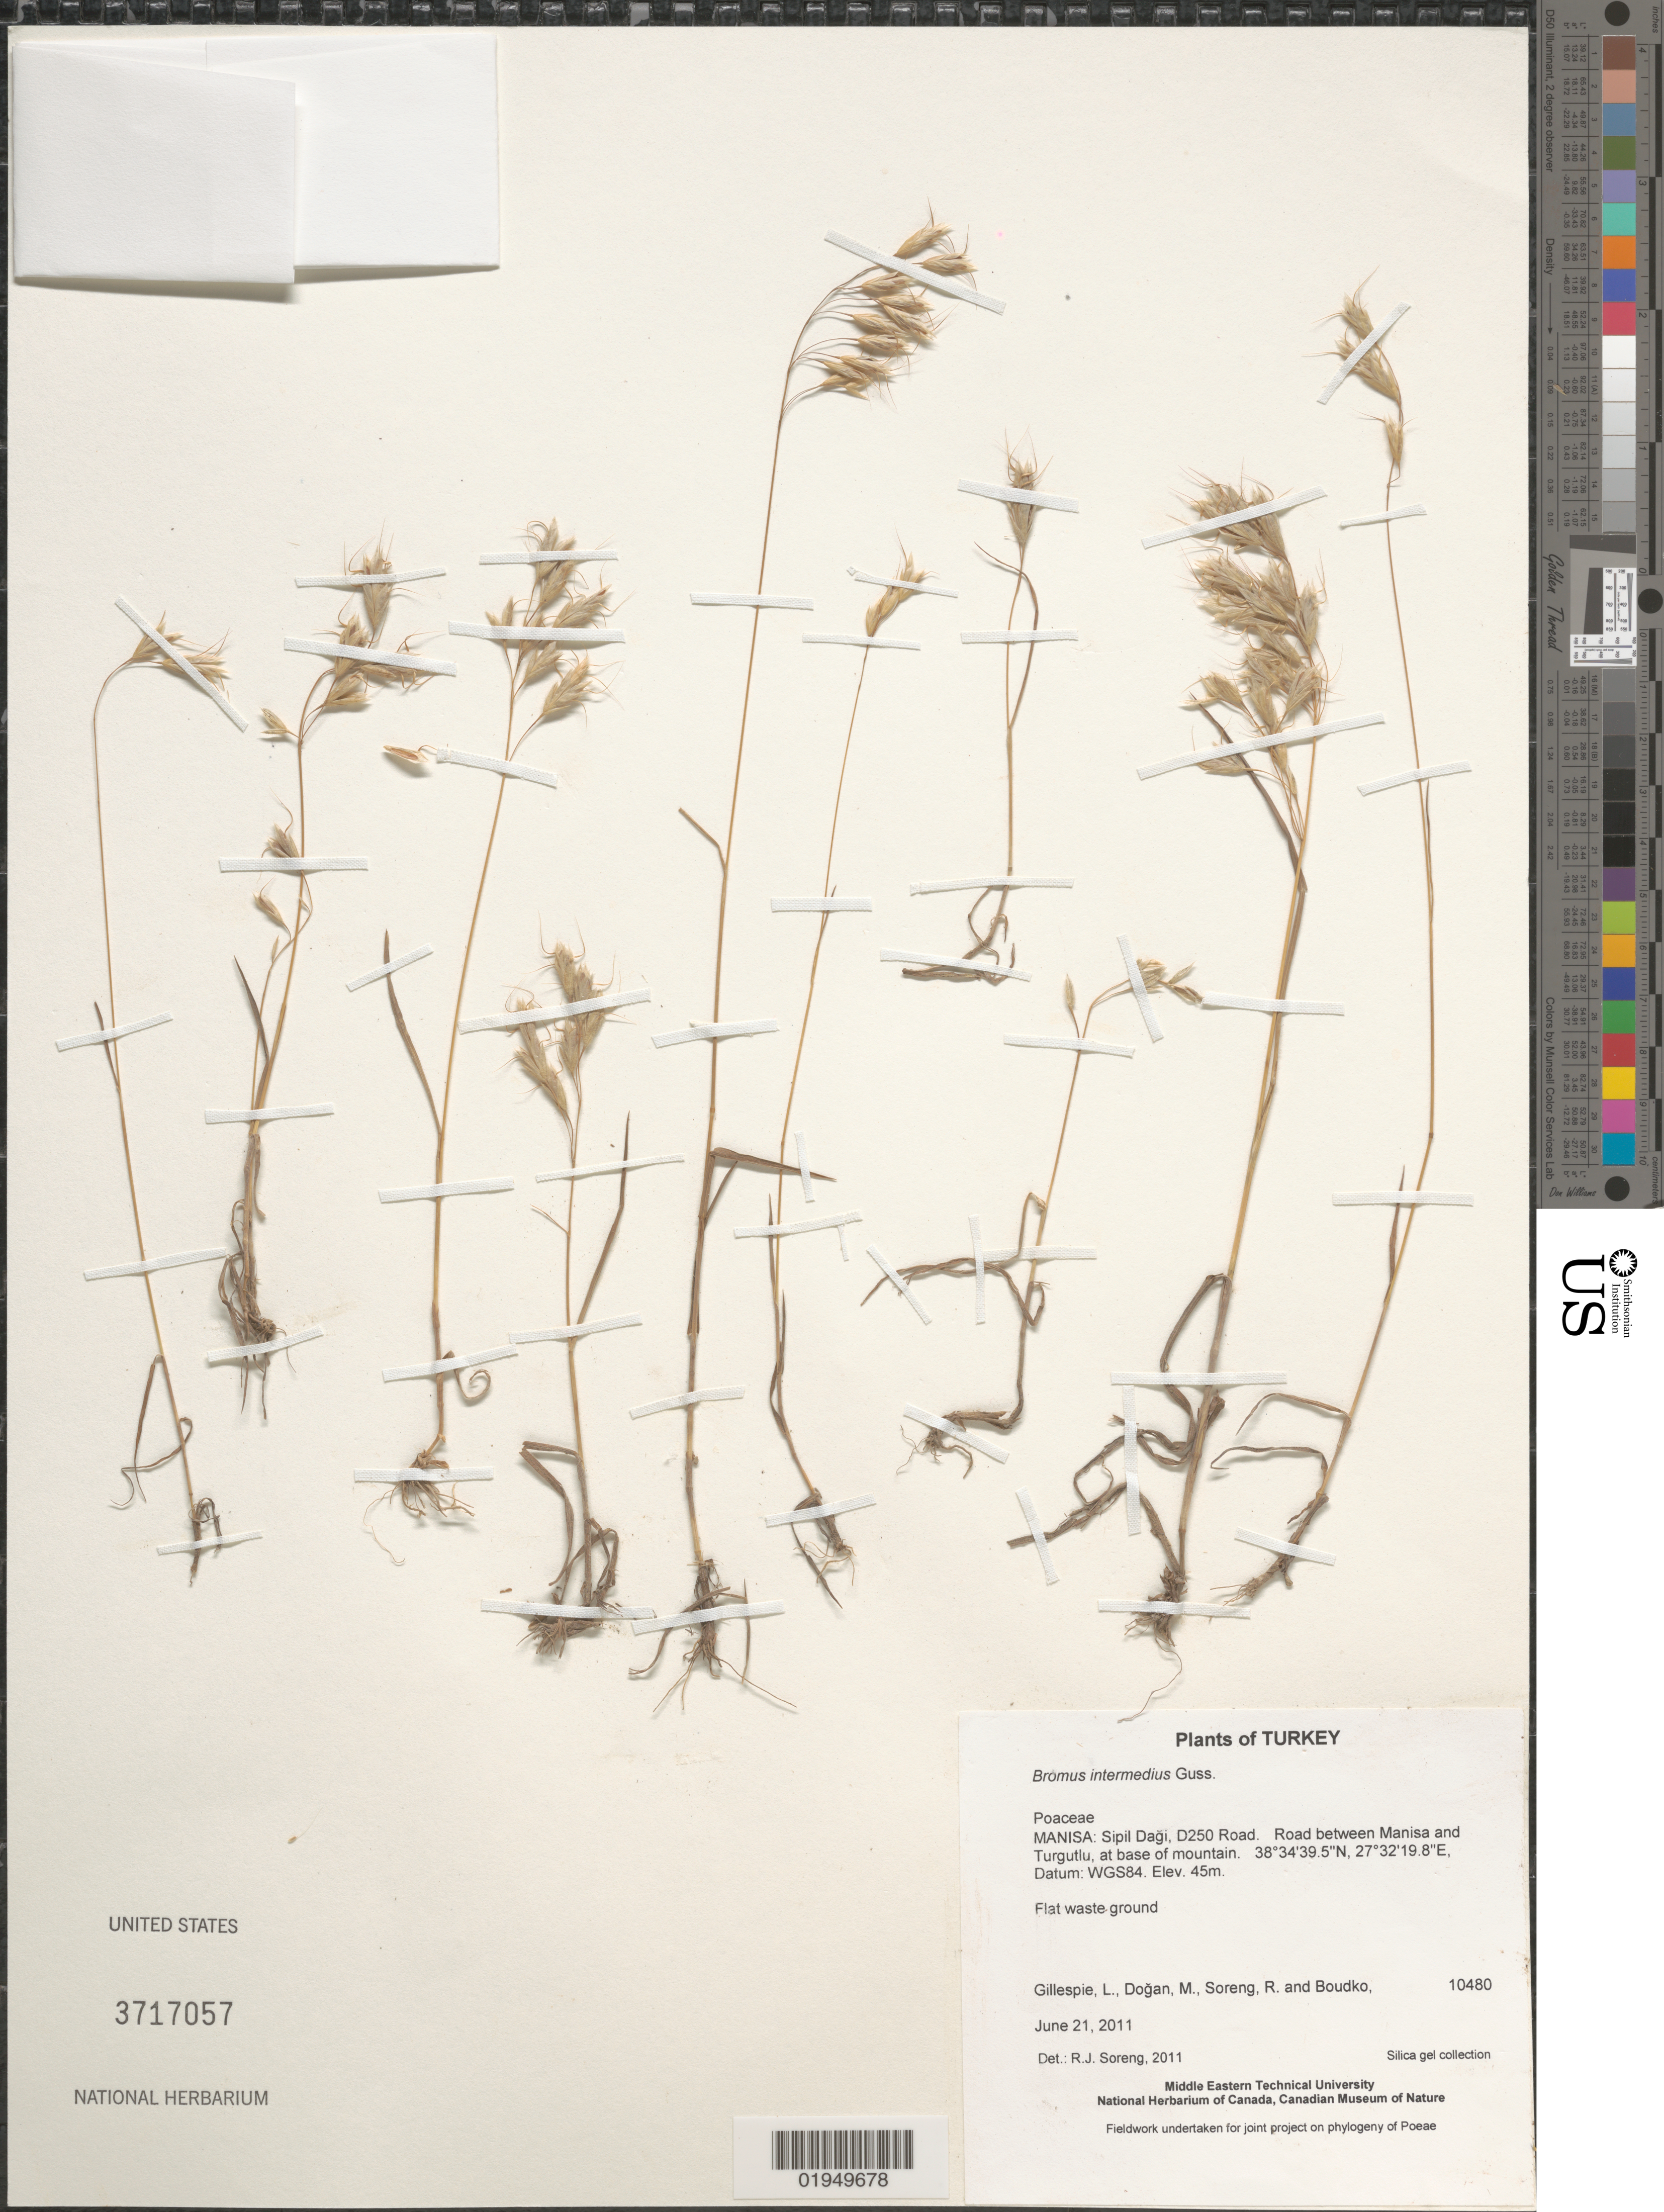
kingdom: Plantae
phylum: Tracheophyta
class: Liliopsida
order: Poales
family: Poaceae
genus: Bromus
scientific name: Bromus interruptus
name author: Druce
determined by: Soreng, Robert J., Research Associate (BOT), Smithsonian Institution - National Museum of Natural History (UNITED STATES)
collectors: L. J. Gillespie, M. Doğan, R. J. Soreng & K. Boudko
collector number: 10480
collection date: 2011-06-21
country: Turkey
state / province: Manisa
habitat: Flat waste ground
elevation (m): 45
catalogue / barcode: US 3717057